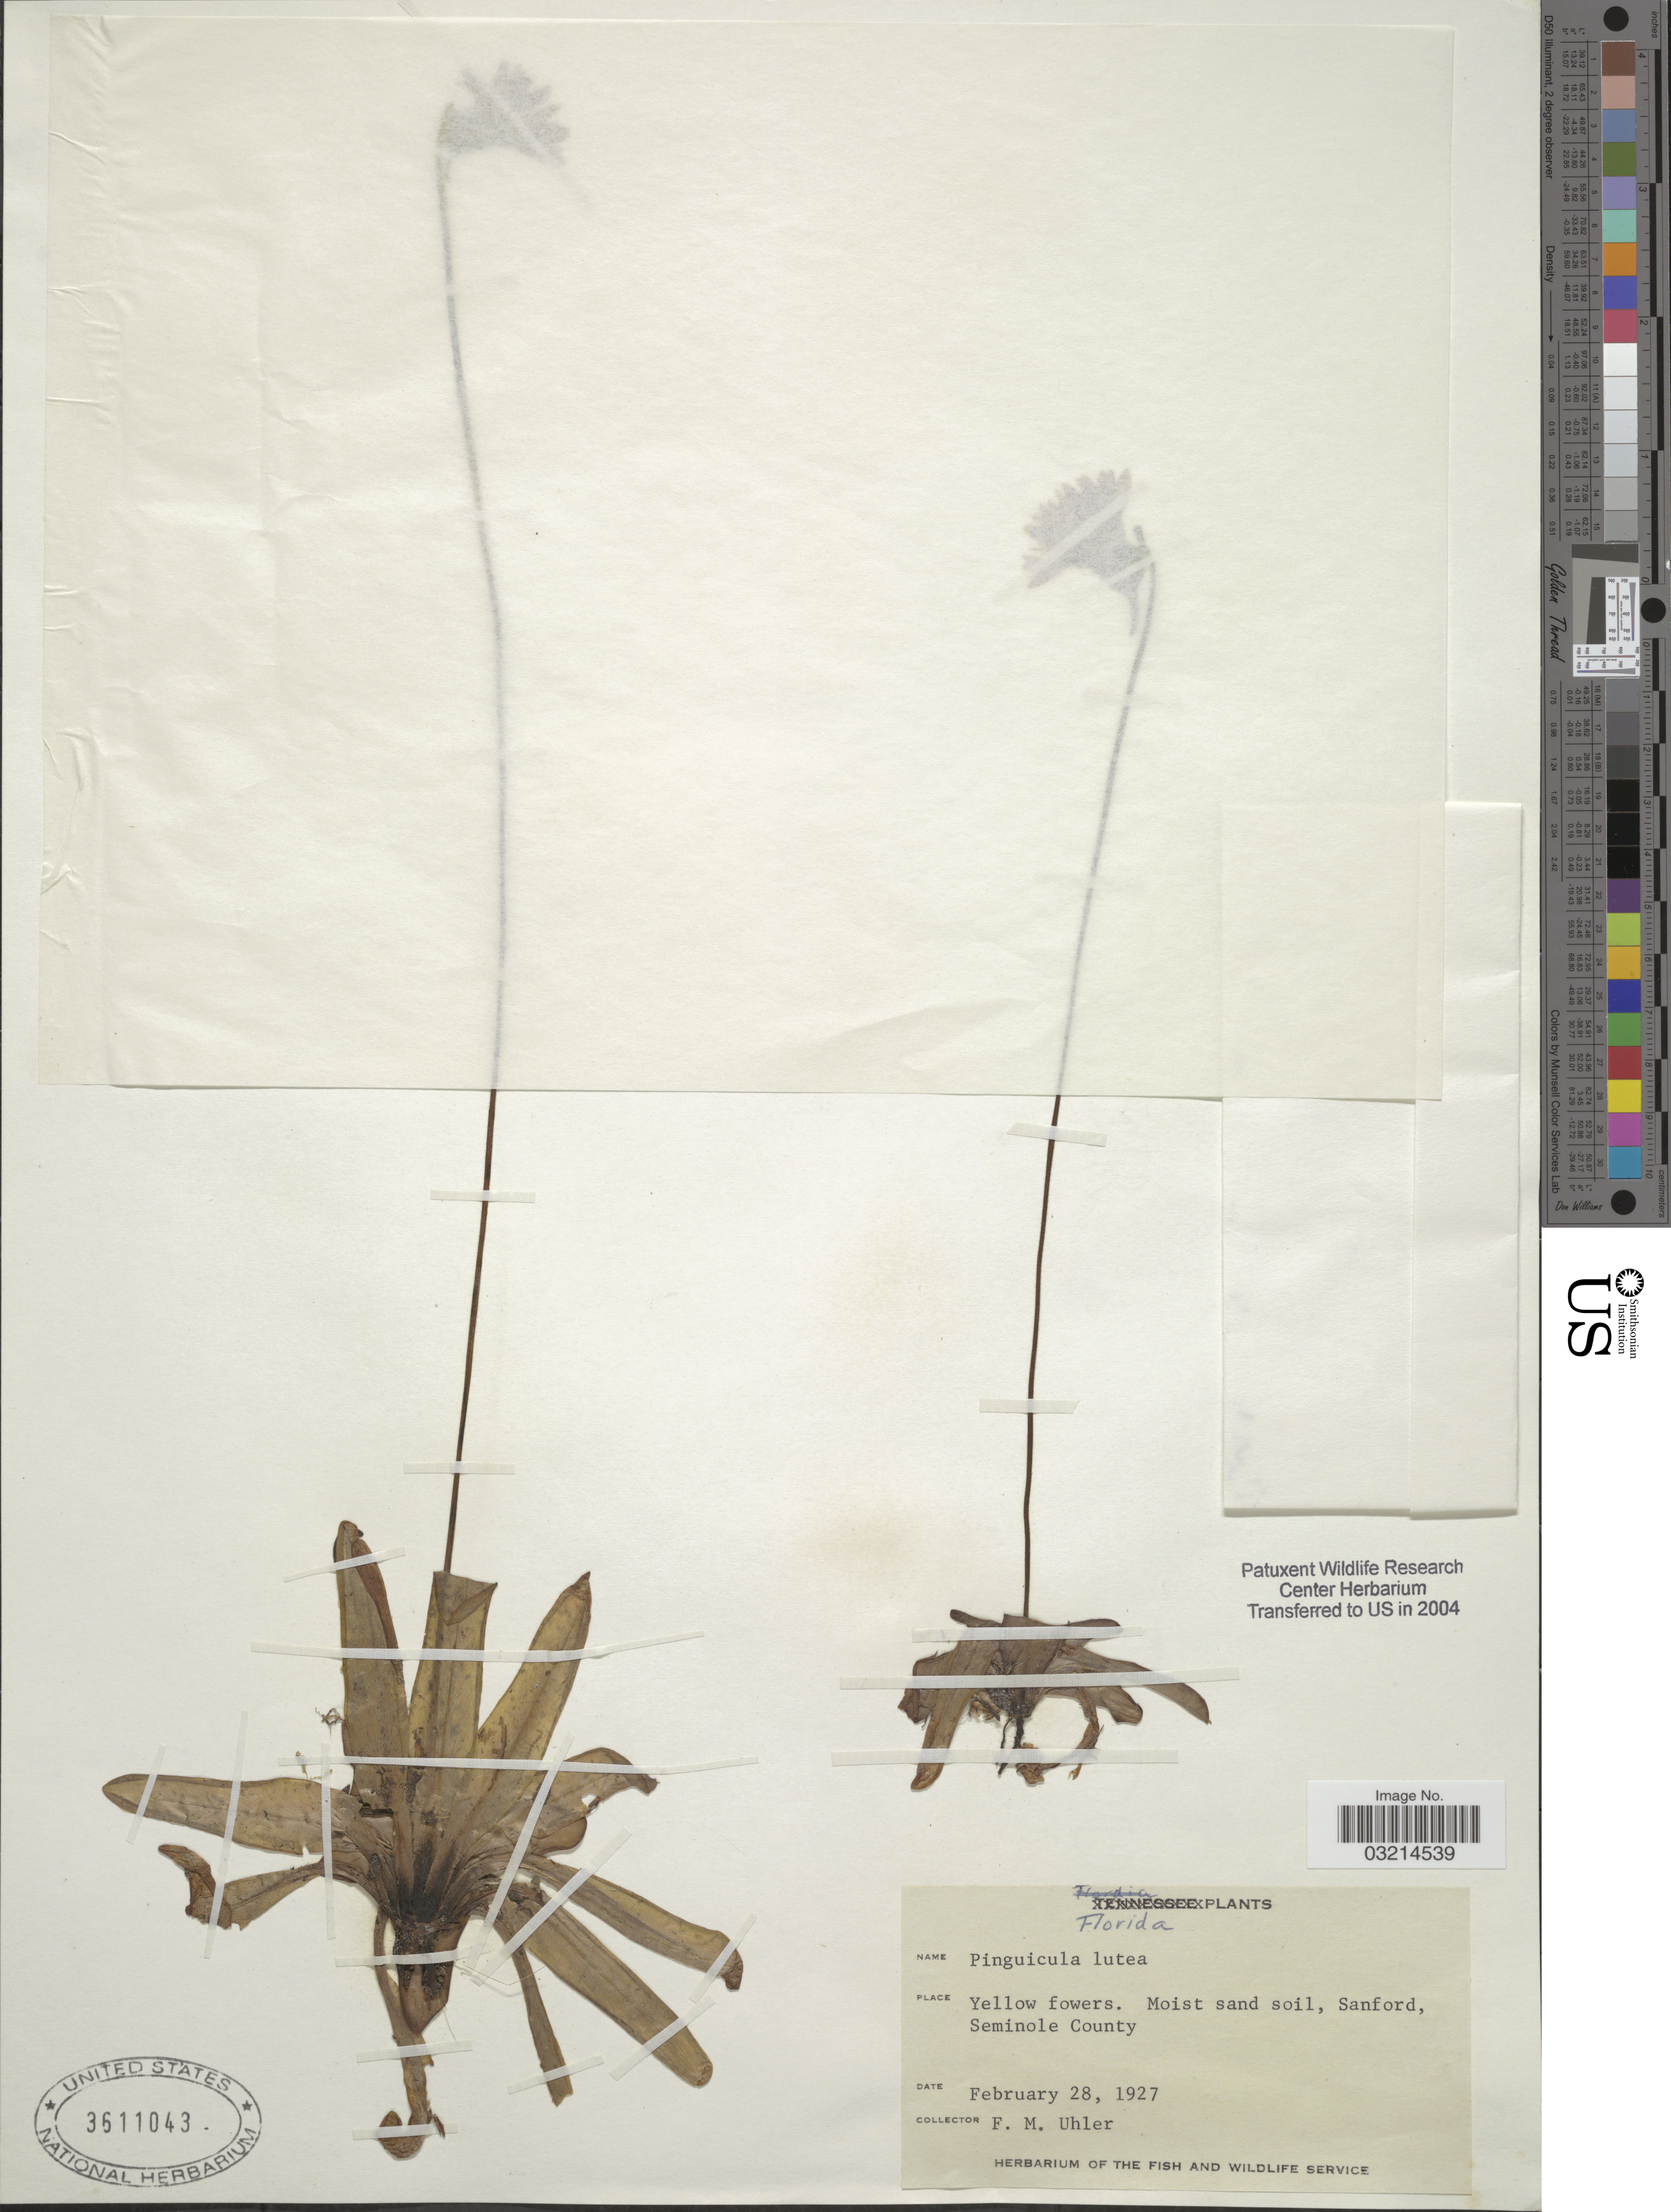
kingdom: Plantae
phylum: Tracheophyta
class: Magnoliopsida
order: Lamiales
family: Lentibulariaceae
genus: Pinguicula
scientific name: Pinguicula lutea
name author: Walter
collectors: F. M. Uhler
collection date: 1927-02-28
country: United States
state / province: Florida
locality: Moist sand soil, Sanford, Seminole County.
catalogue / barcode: US 3611043